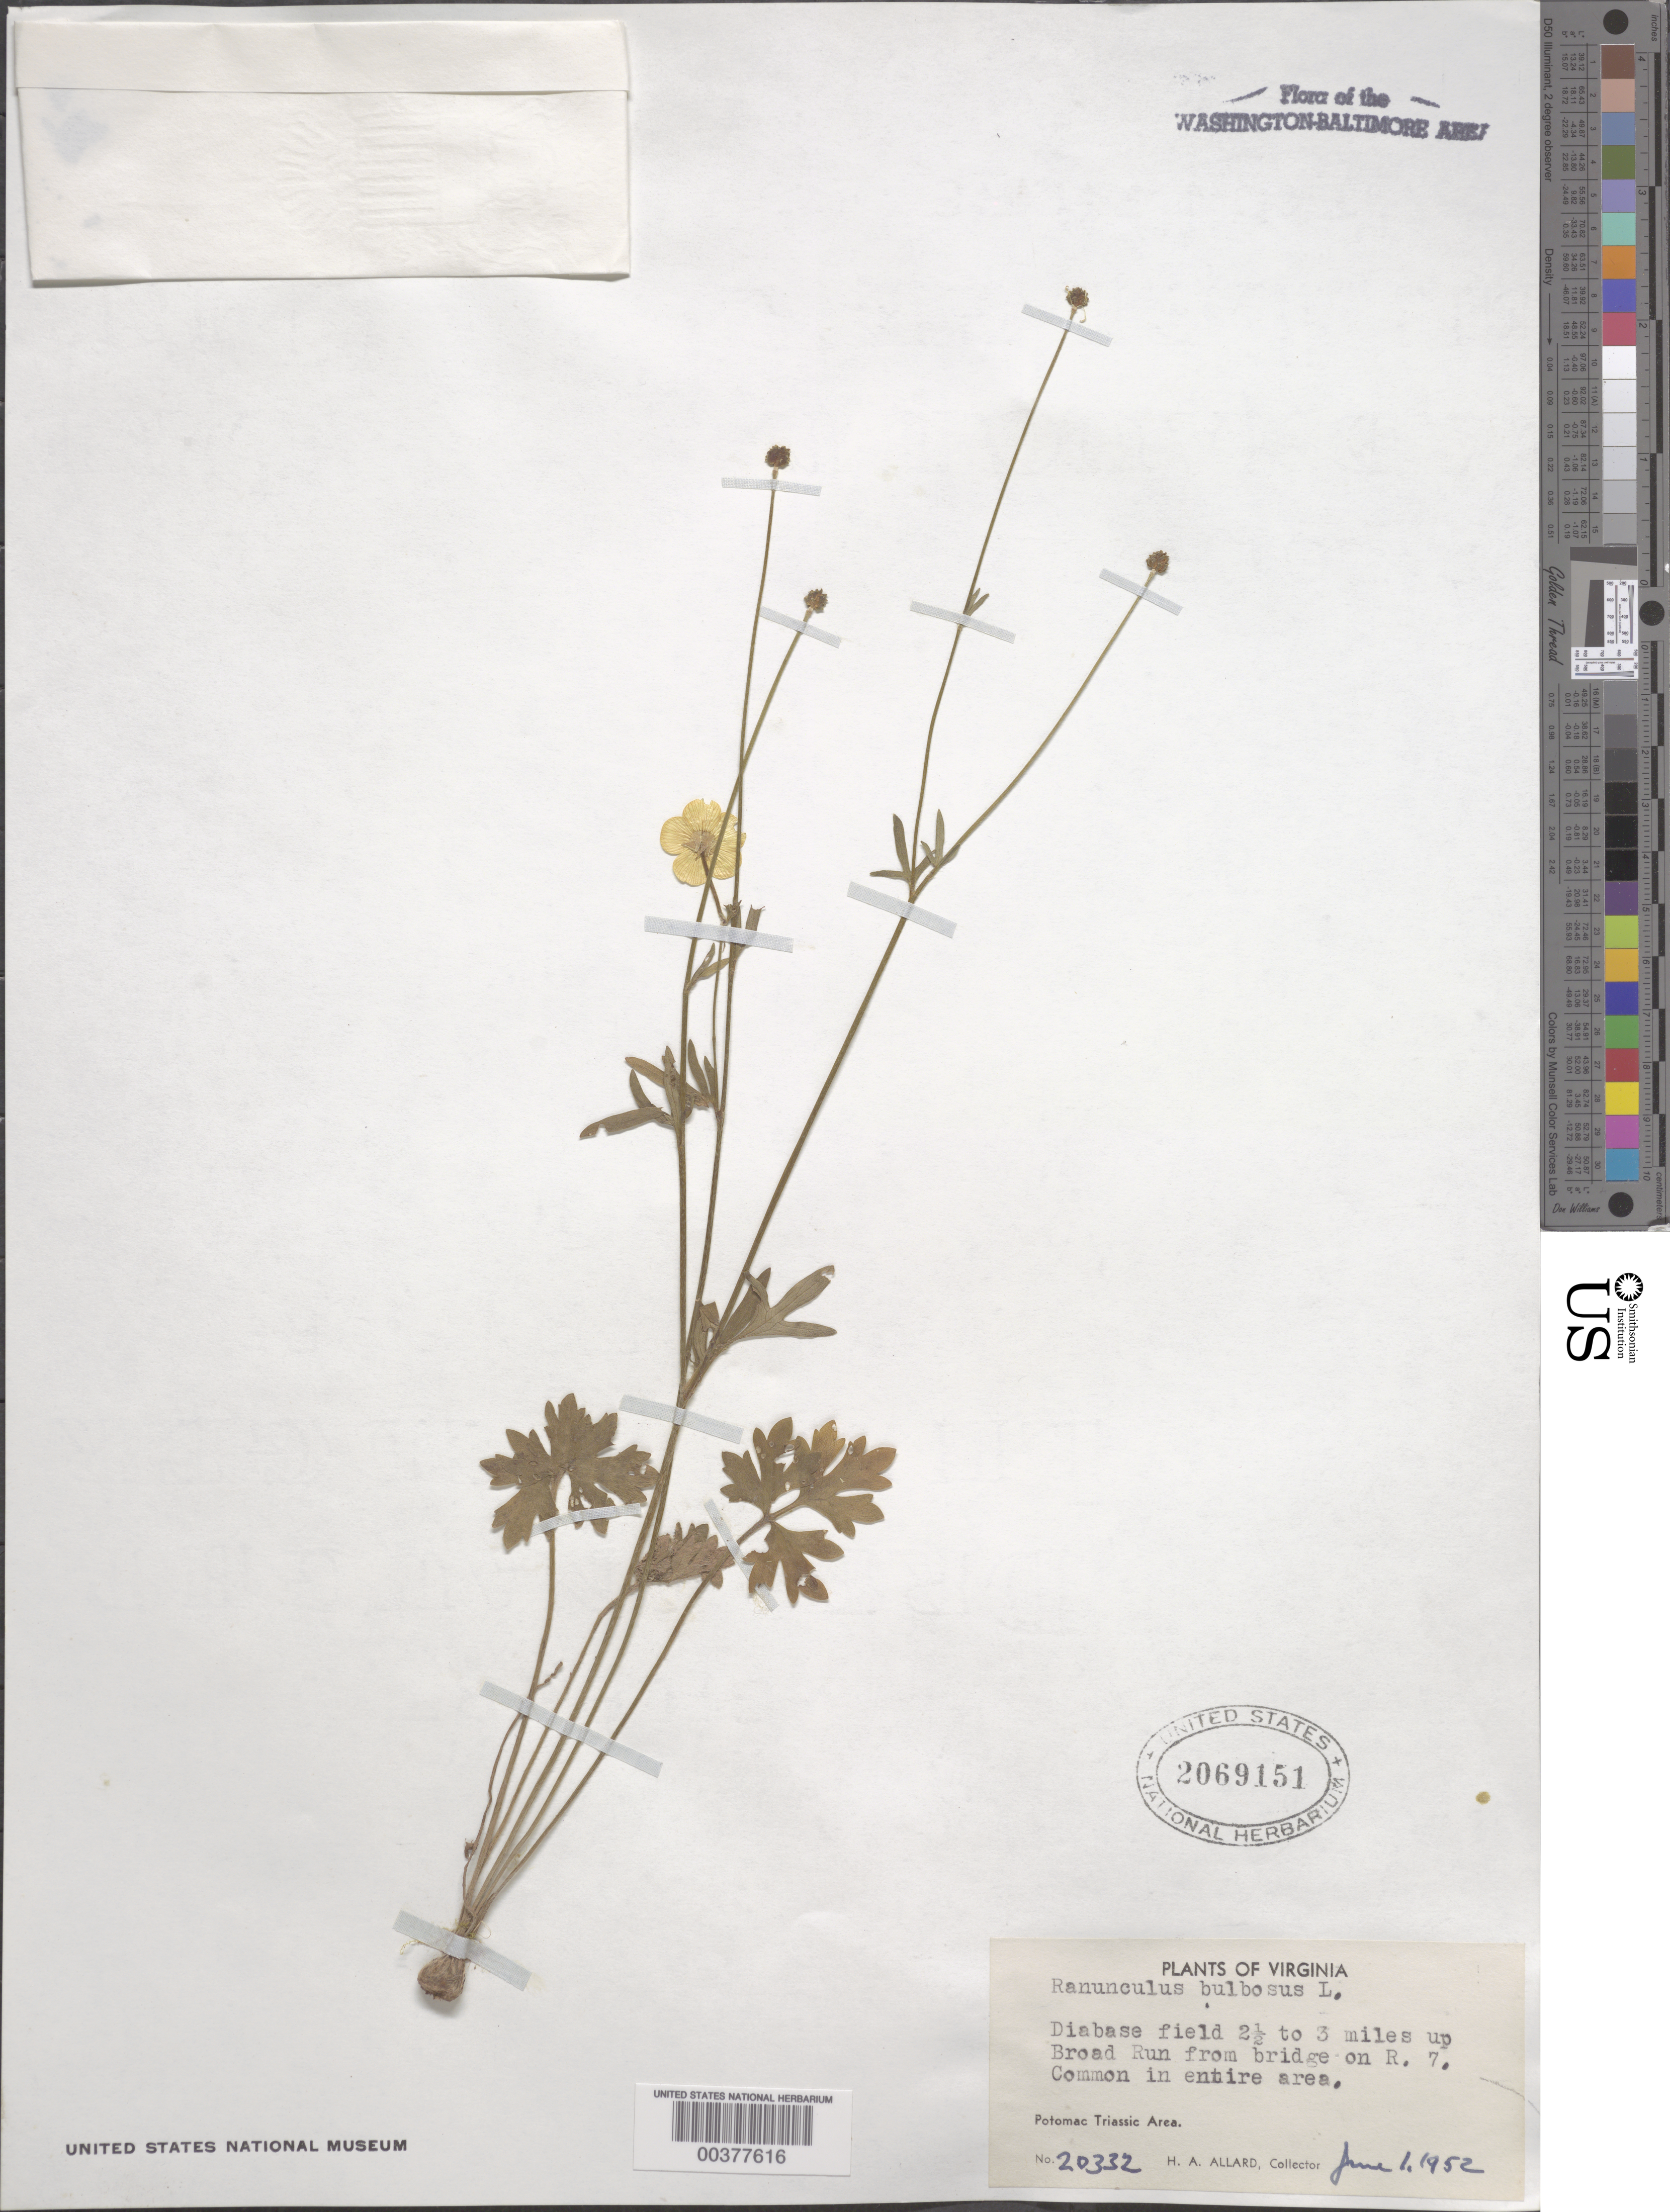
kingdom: Plantae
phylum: Tracheophyta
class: Magnoliopsida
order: Ranunculales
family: Ranunculaceae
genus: Ranunculus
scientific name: Ranunculus bulbosus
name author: L.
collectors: H. A. Allard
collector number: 20332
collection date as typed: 01 Jun 1952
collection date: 1952-06-01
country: United States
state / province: Virginia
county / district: Loudoun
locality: Upstream from Route 7 on Broad Run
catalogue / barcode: US 2069151